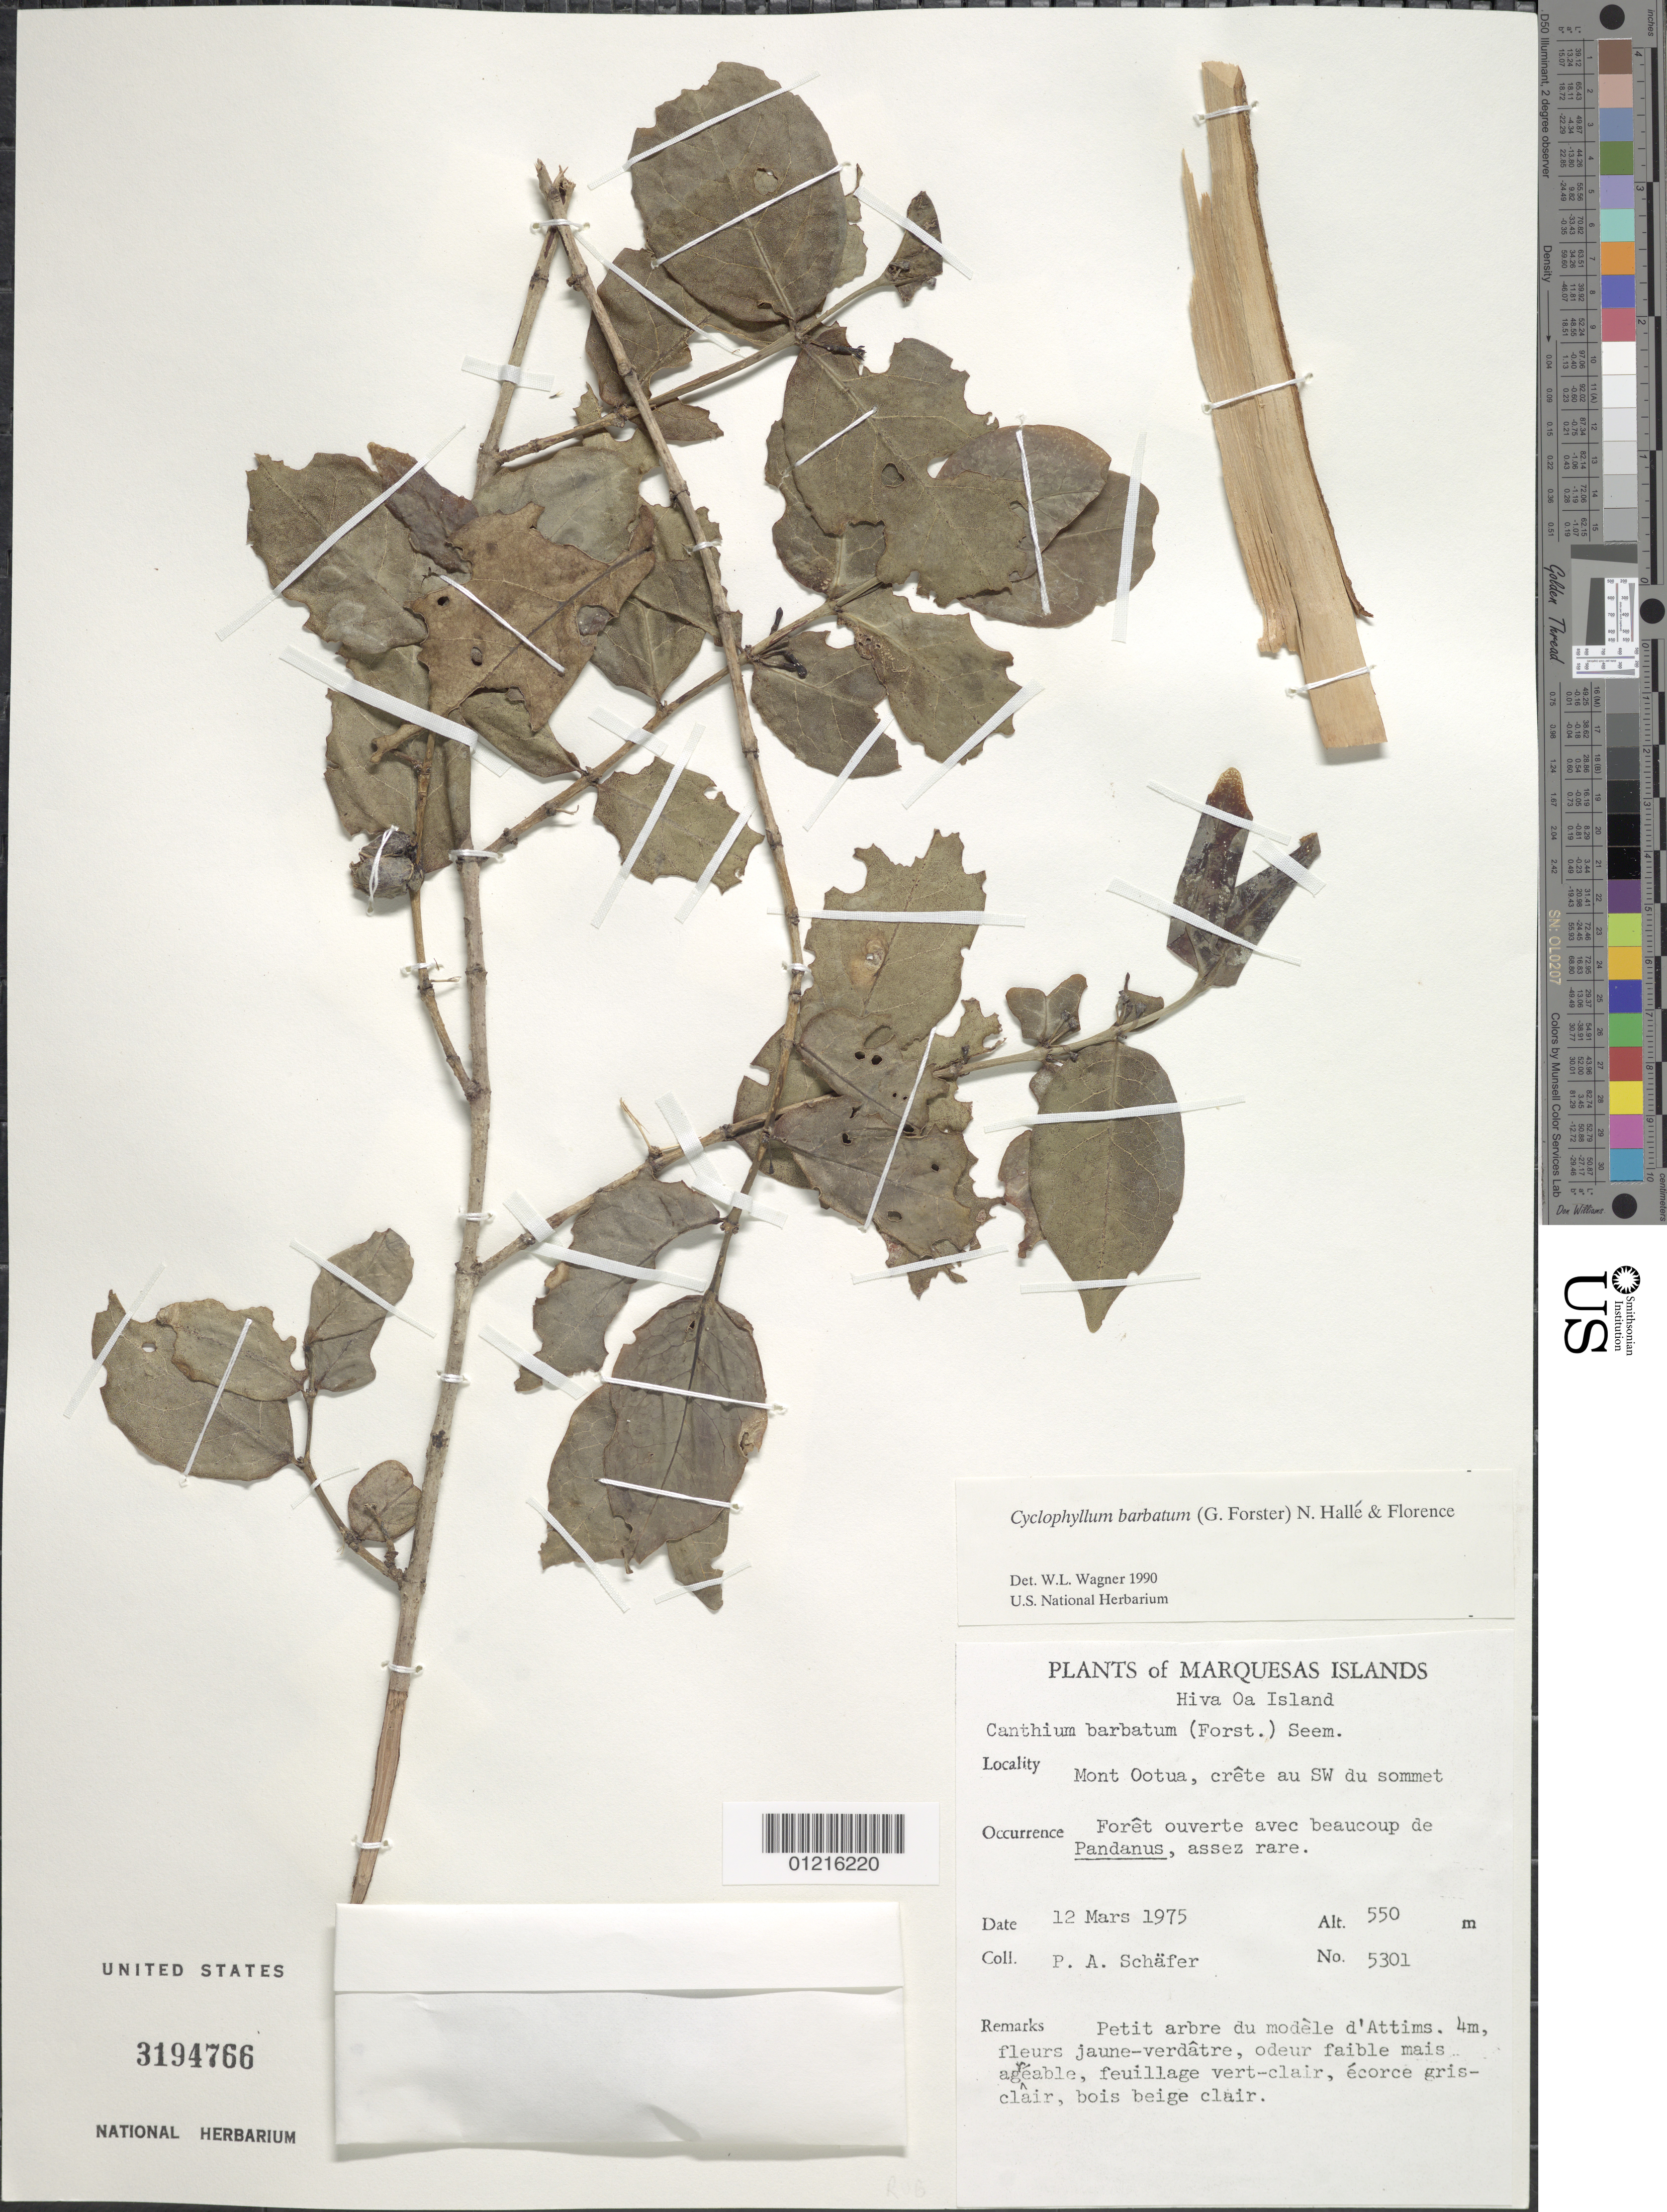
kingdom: Plantae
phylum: Tracheophyta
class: Magnoliopsida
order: Gentianales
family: Rubiaceae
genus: Cyclophyllum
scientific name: Cyclophyllum barbatum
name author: (G. Forst.) N. Hallé & J. Florence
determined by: Wagner, W. L., (BOT), Smithsonian Institution - National Museum of Natural History (UNITED STATES)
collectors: P. A. Schäfer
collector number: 5301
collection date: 1975-03-12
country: French Polynesia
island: Hiva Oa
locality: Mont Ootua, crête au SW du sommet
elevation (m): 550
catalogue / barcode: US 3194766